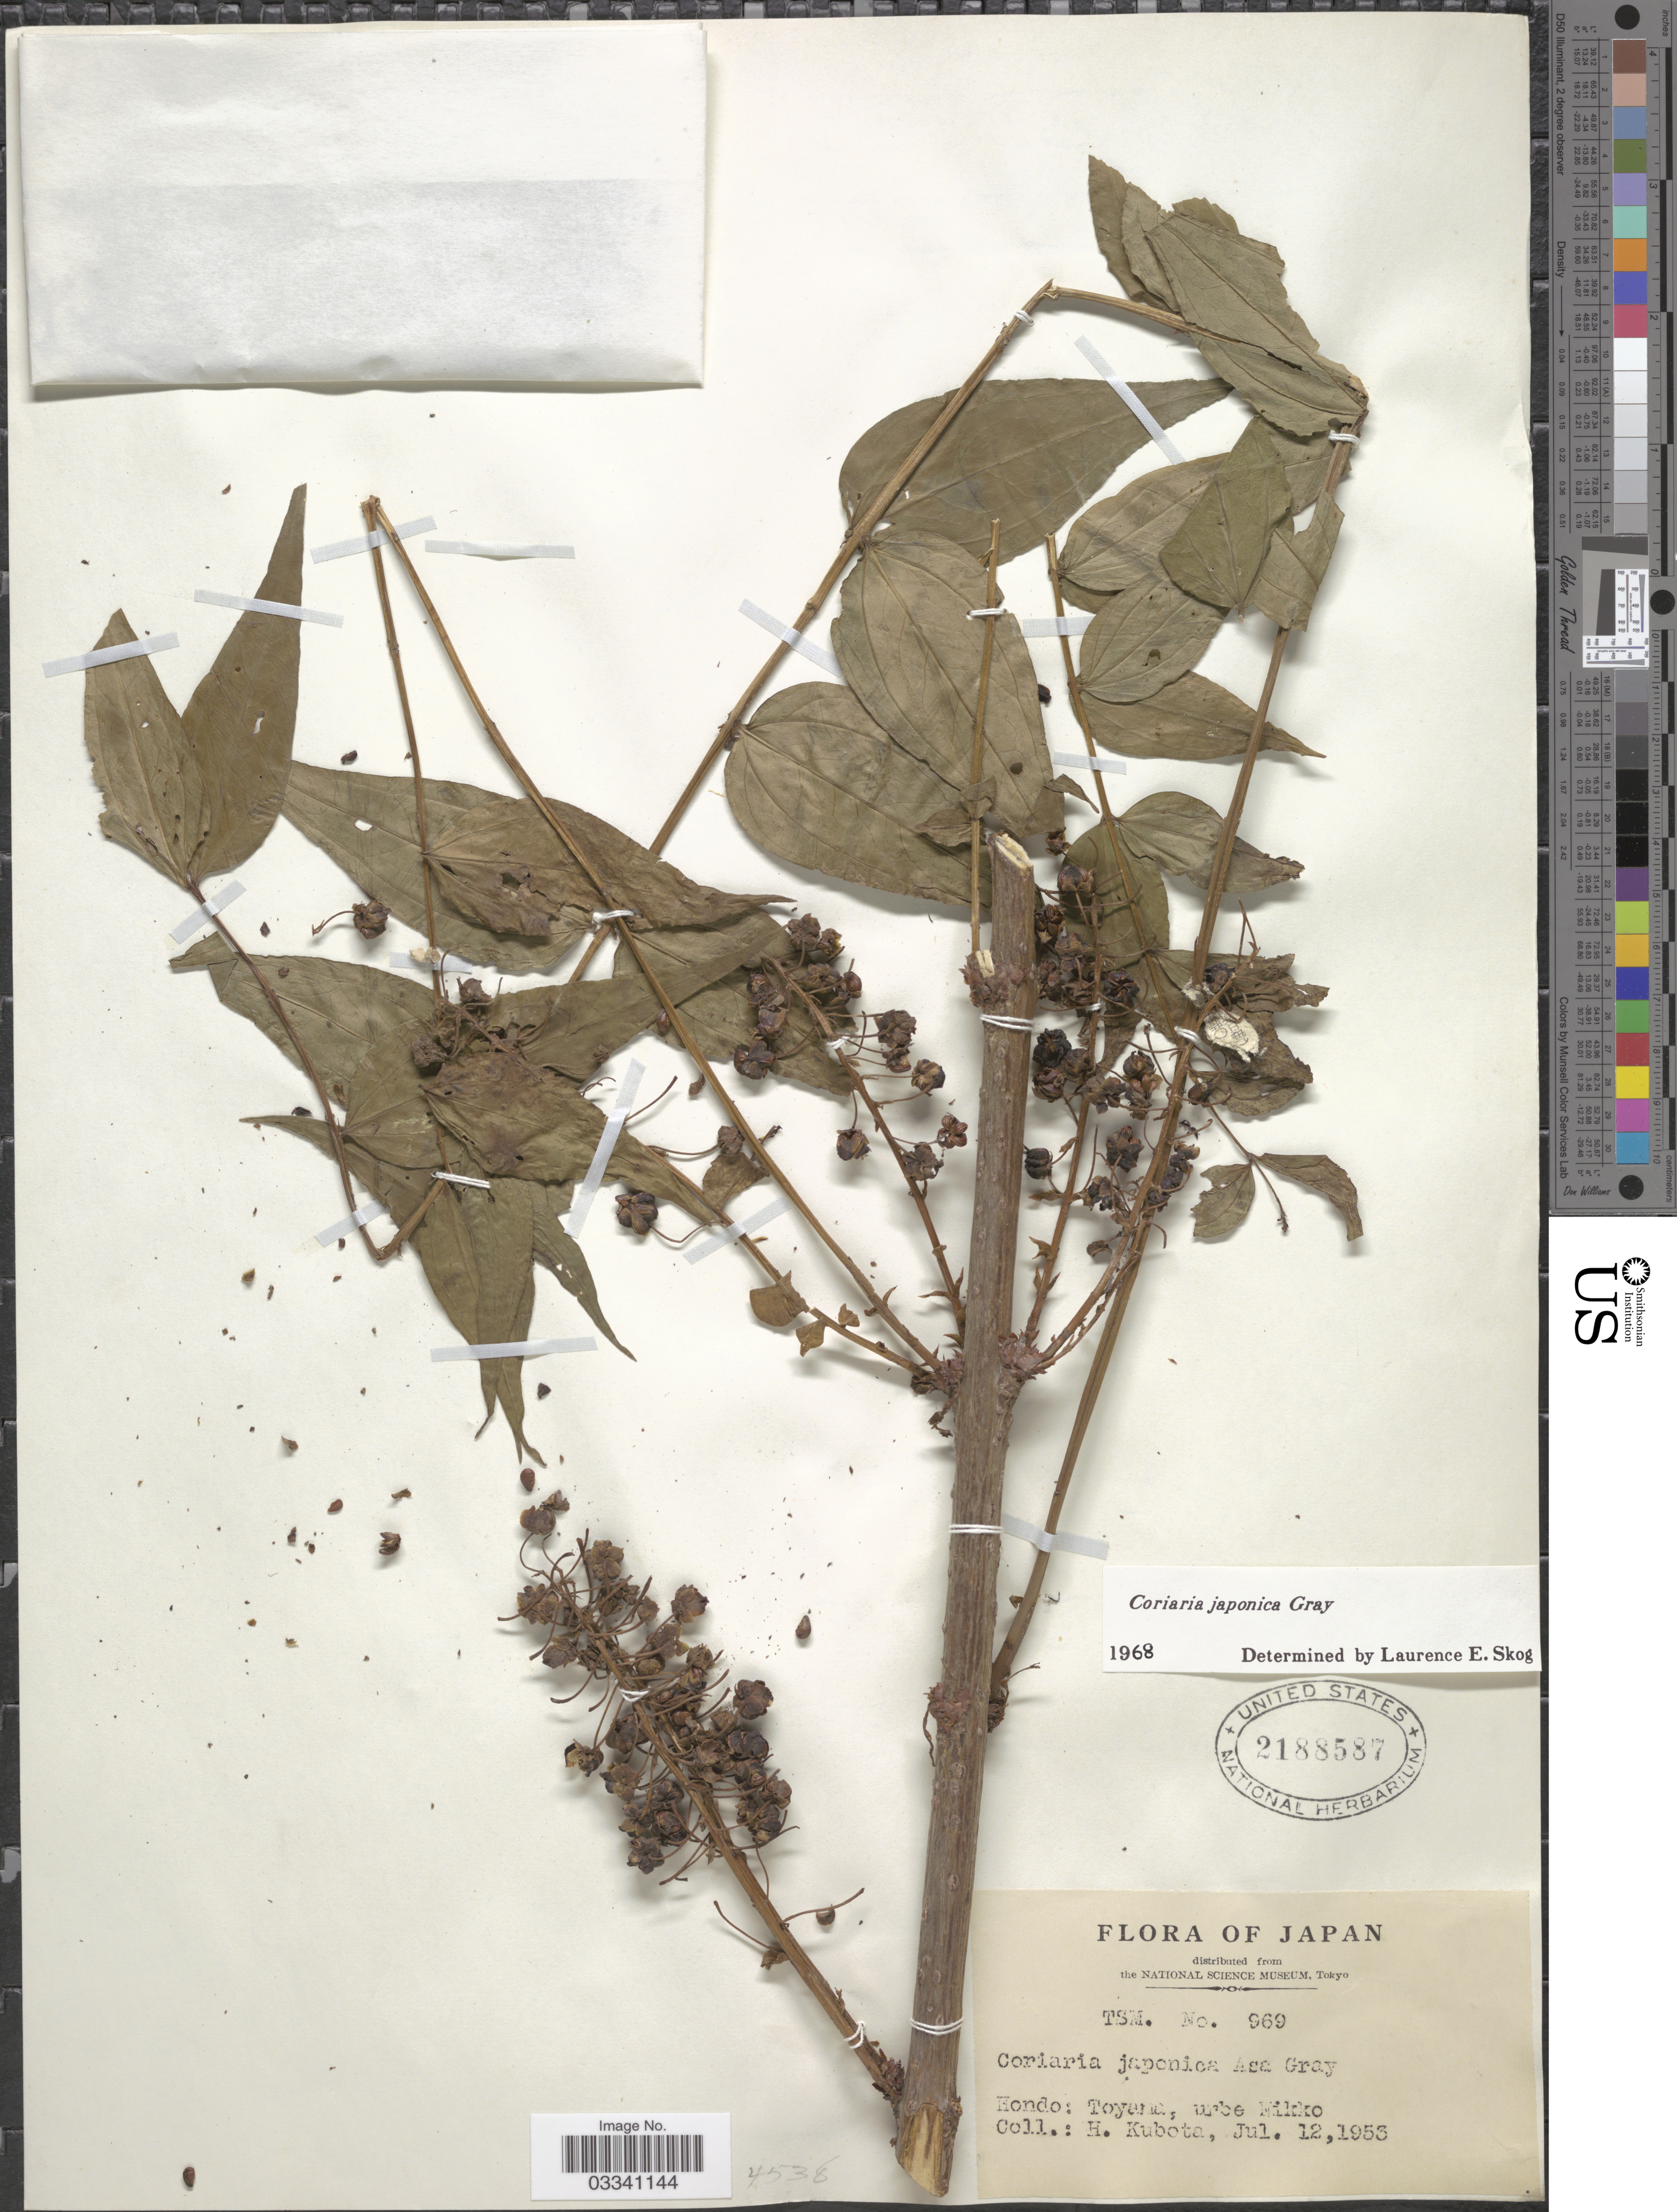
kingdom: Plantae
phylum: Tracheophyta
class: Magnoliopsida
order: Cucurbitales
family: Coriariaceae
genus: Coriaria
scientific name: Coriaria japonica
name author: A. Gray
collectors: H. Kubota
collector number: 969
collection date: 1953-07-12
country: Japan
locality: Hondo: Toyama, urbe Nikko.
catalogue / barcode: US 2188587